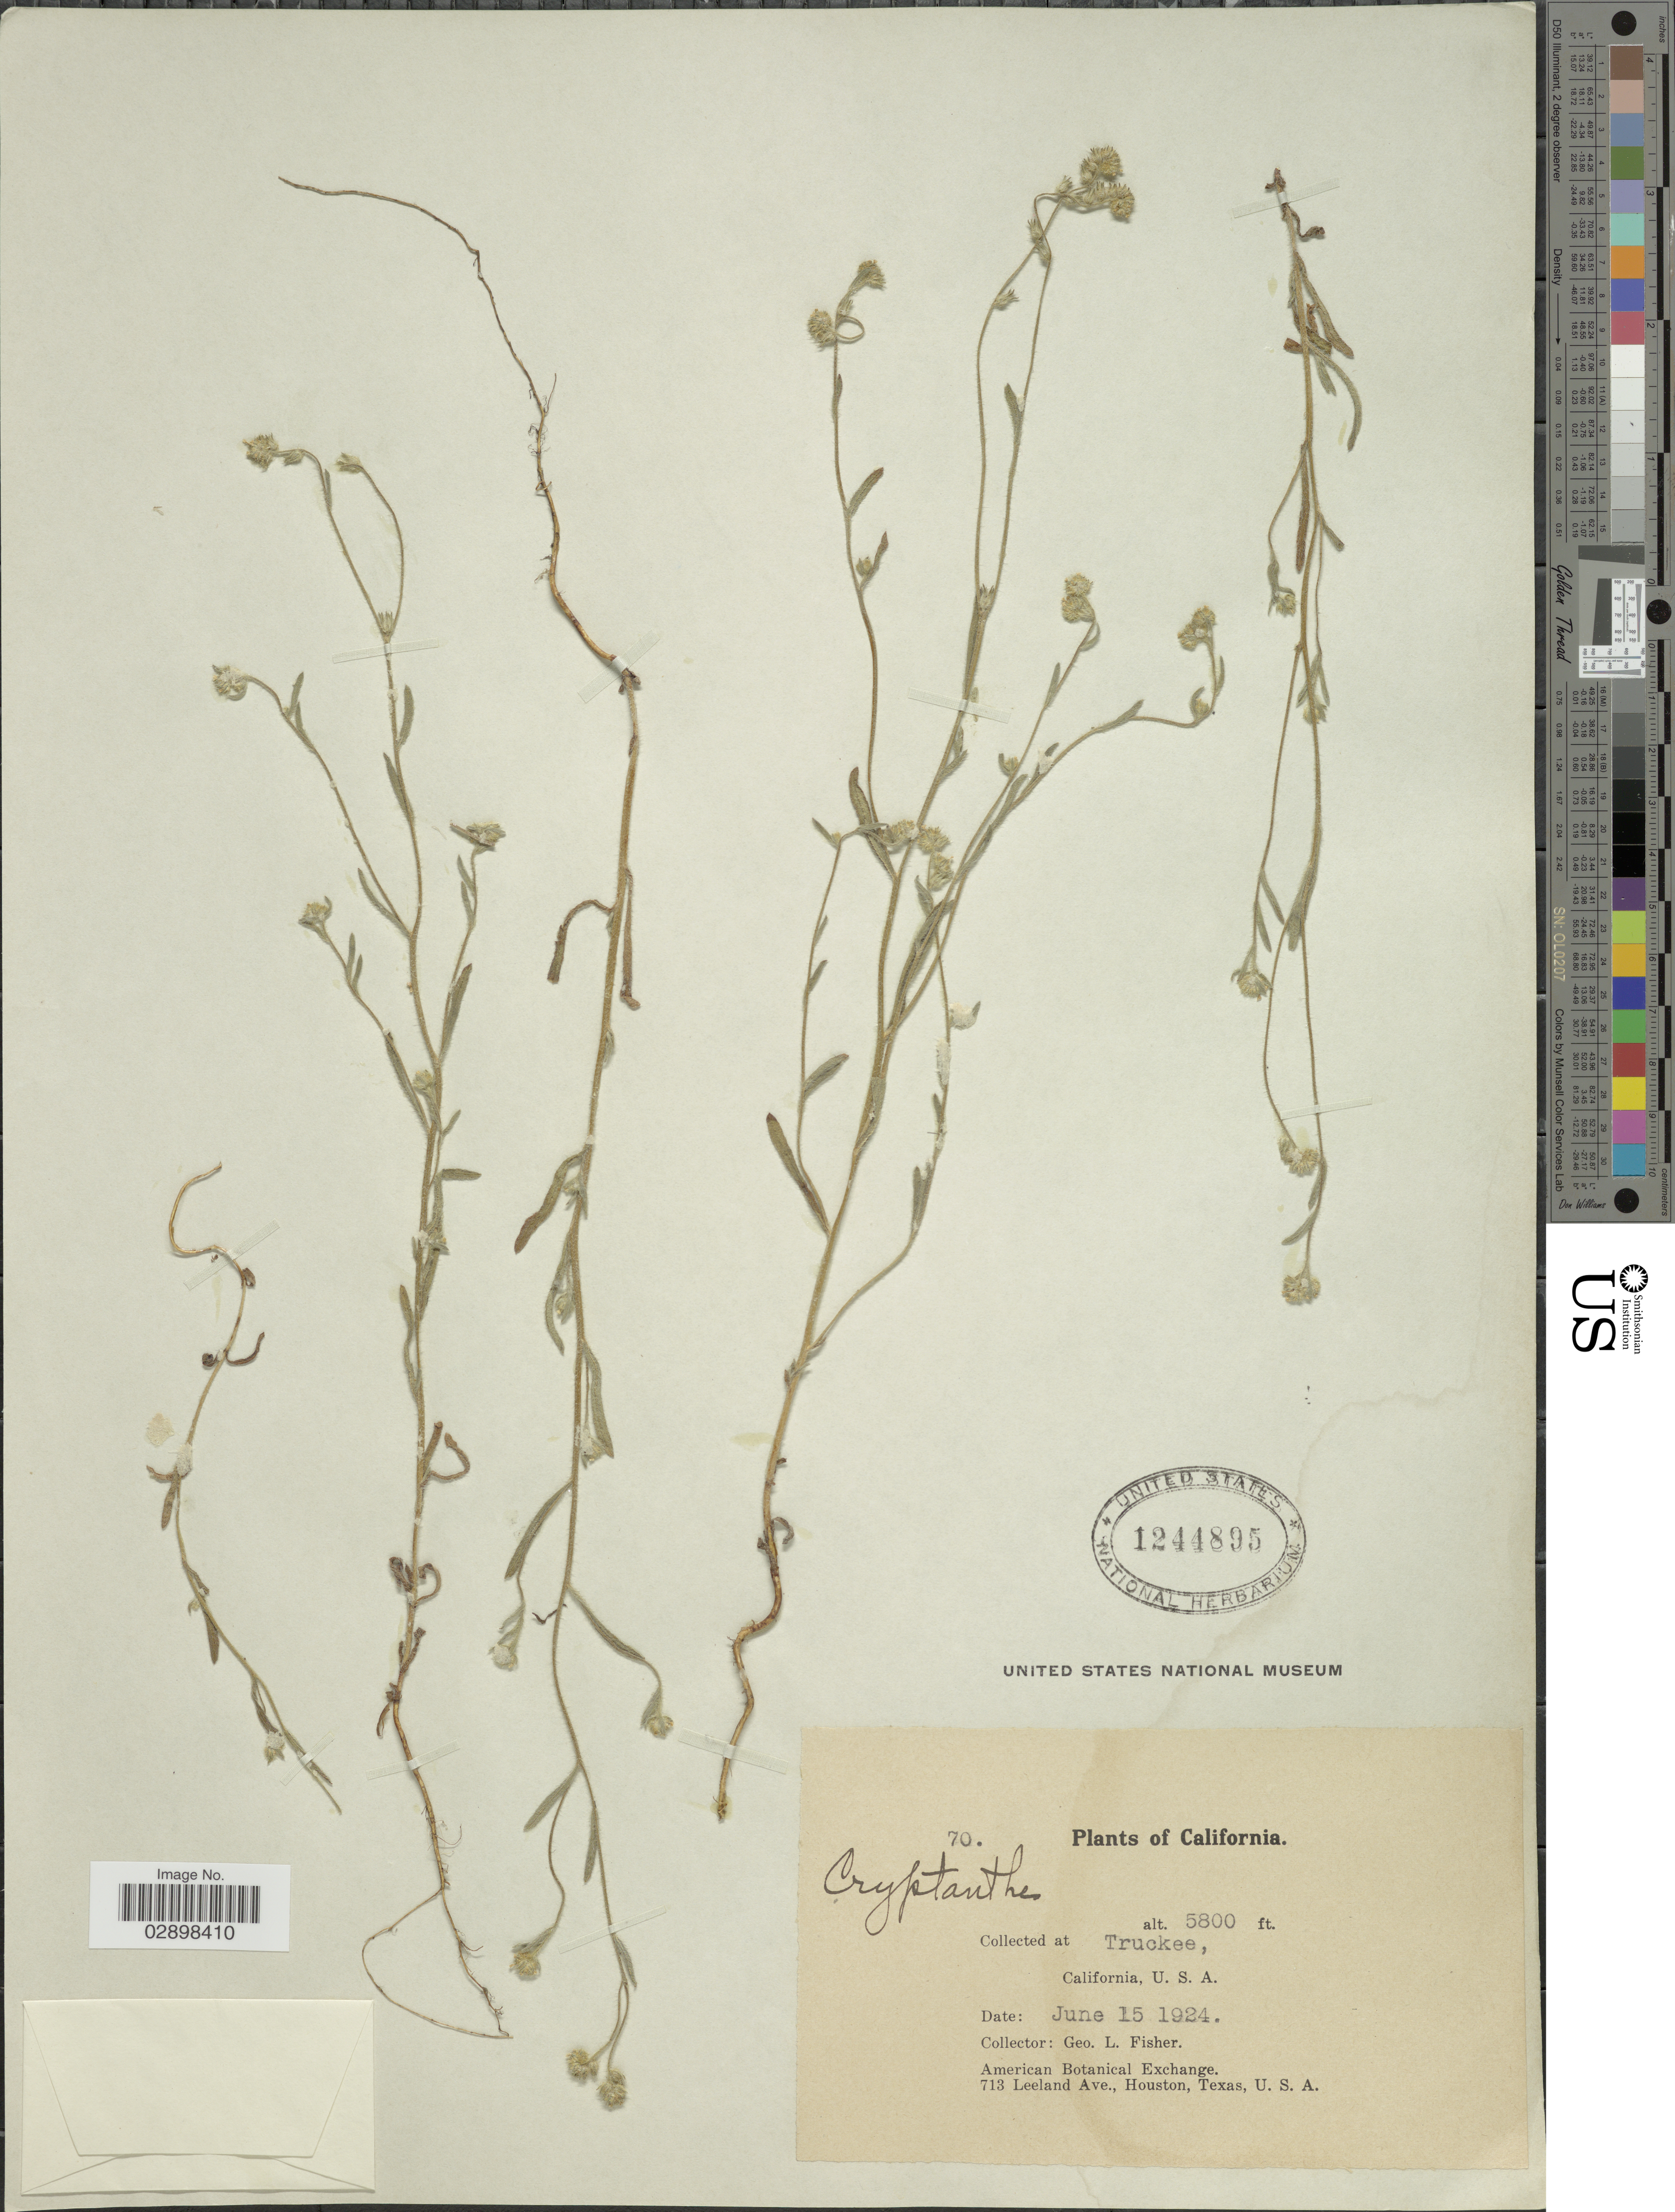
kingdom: Plantae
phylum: Tracheophyta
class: Magnoliopsida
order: Boraginales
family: Boraginaceae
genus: Cryptantha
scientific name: Cryptantha sp.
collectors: G. L. Fisher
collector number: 70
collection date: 1924-06-15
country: United States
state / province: California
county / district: Nevada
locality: Truckee.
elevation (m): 1768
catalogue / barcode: US 1244895